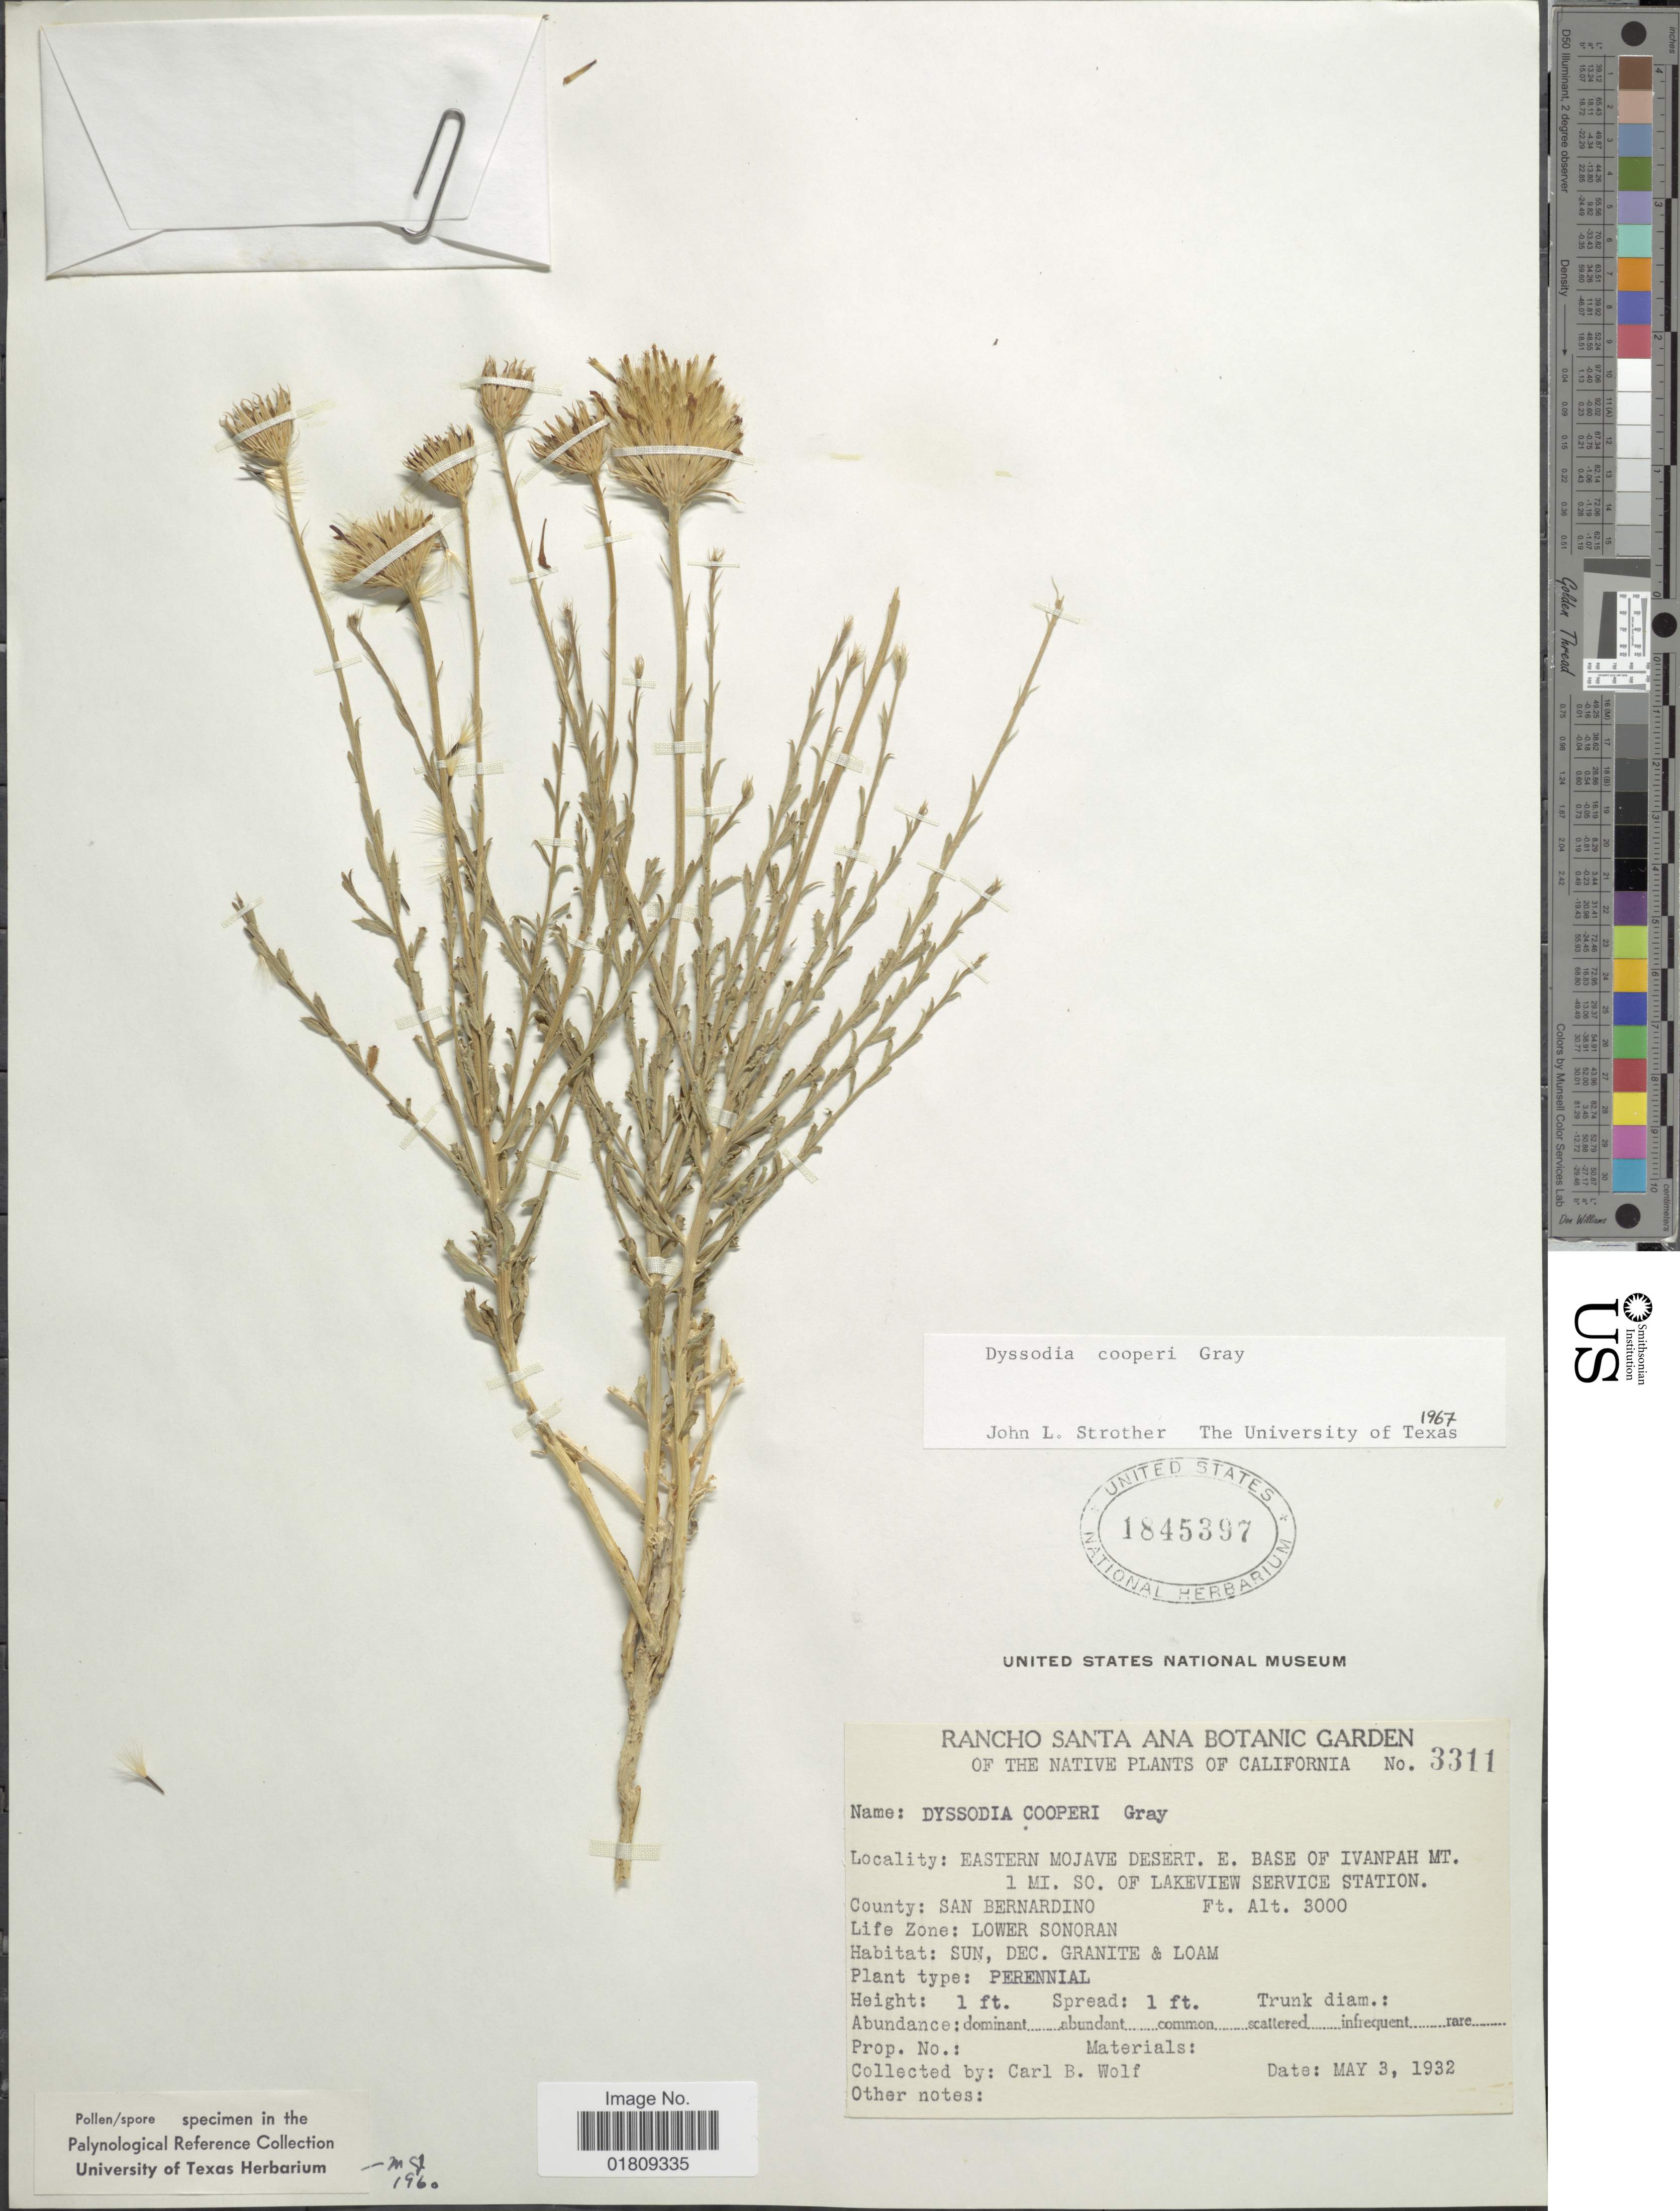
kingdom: Plantae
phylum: Tracheophyta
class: Magnoliopsida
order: Asterales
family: Asteraceae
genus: Dyssodia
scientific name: Dyssodia cooperi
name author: A. Gray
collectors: C. B. Wolf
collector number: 3311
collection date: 1932-05-03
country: United States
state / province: California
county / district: San Bernardino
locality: Eastern Mojave Desert, E. base of Ivanpah Mt., 1 mi SO of Lakeview Service Station, County San Bernardino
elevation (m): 914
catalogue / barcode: US 1845397